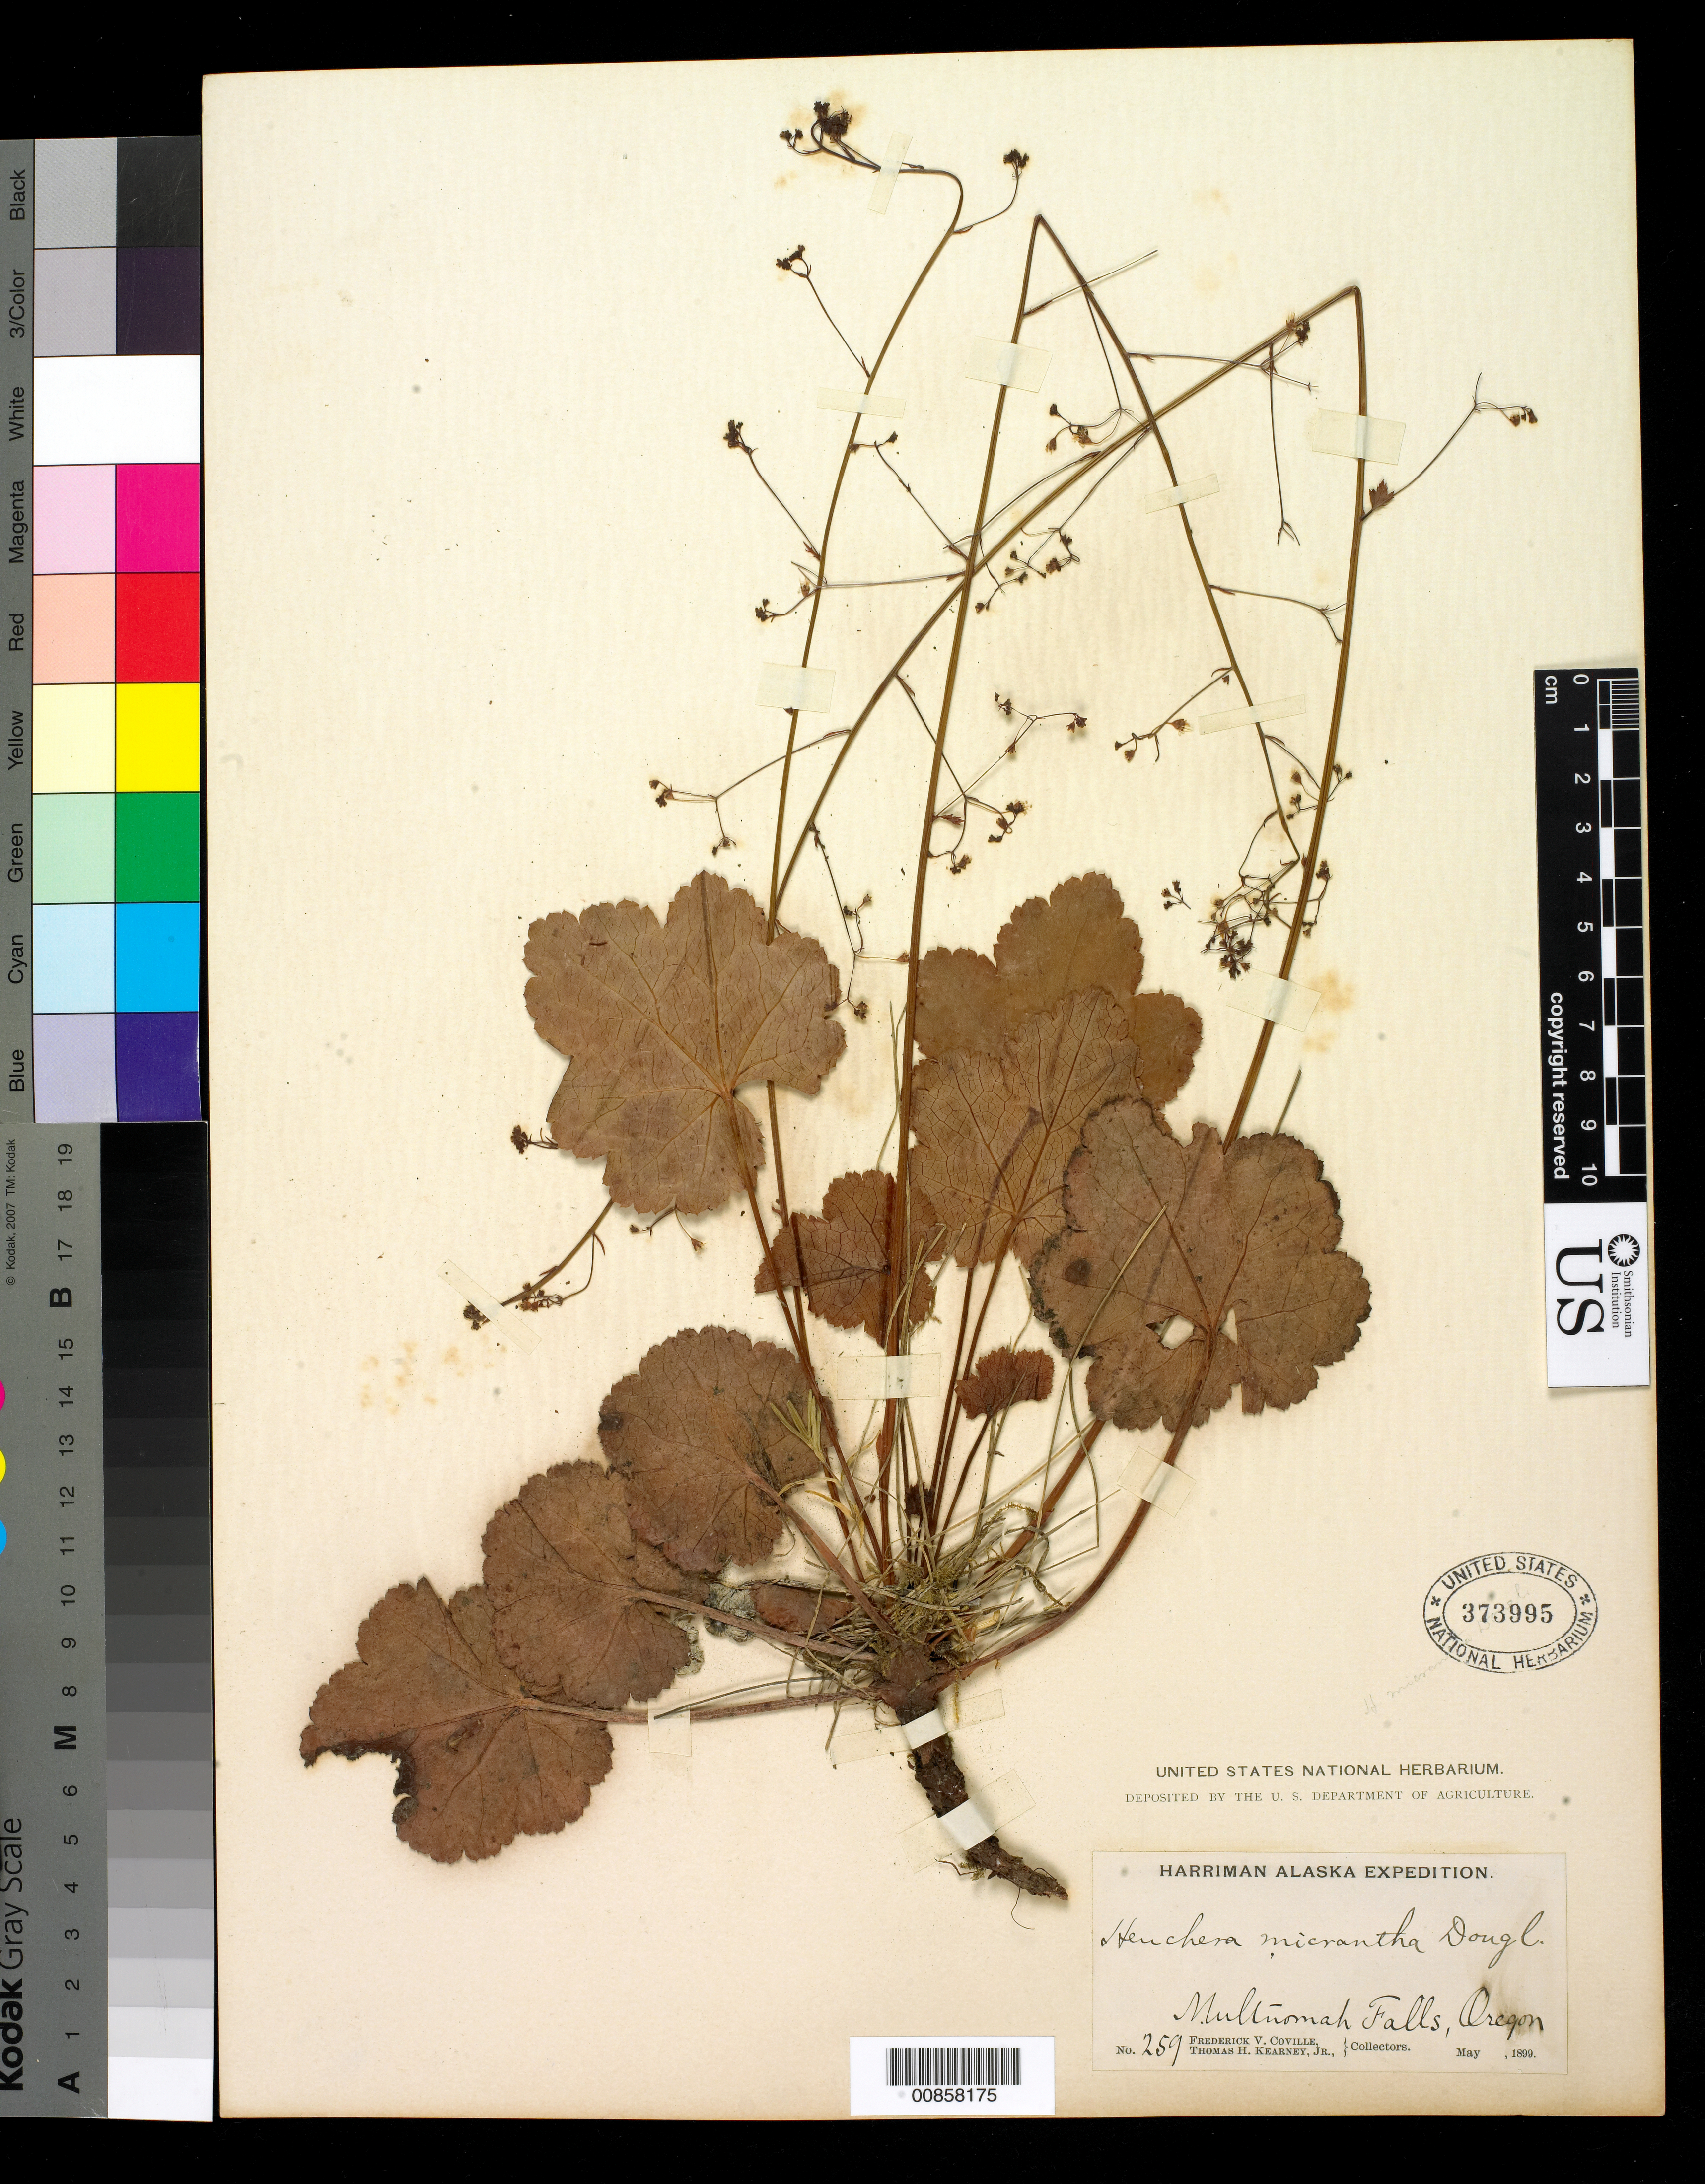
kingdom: Plantae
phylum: Tracheophyta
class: Magnoliopsida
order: Saxifragales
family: Saxifragaceae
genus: Heuchera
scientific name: Heuchera micrantha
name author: Douglas ex Lindl.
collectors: F. V. Coville & T. H. Kearney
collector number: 259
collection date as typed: May 1899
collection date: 1899-05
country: United States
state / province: Oregon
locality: Multnomah Falls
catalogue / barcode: US 373995